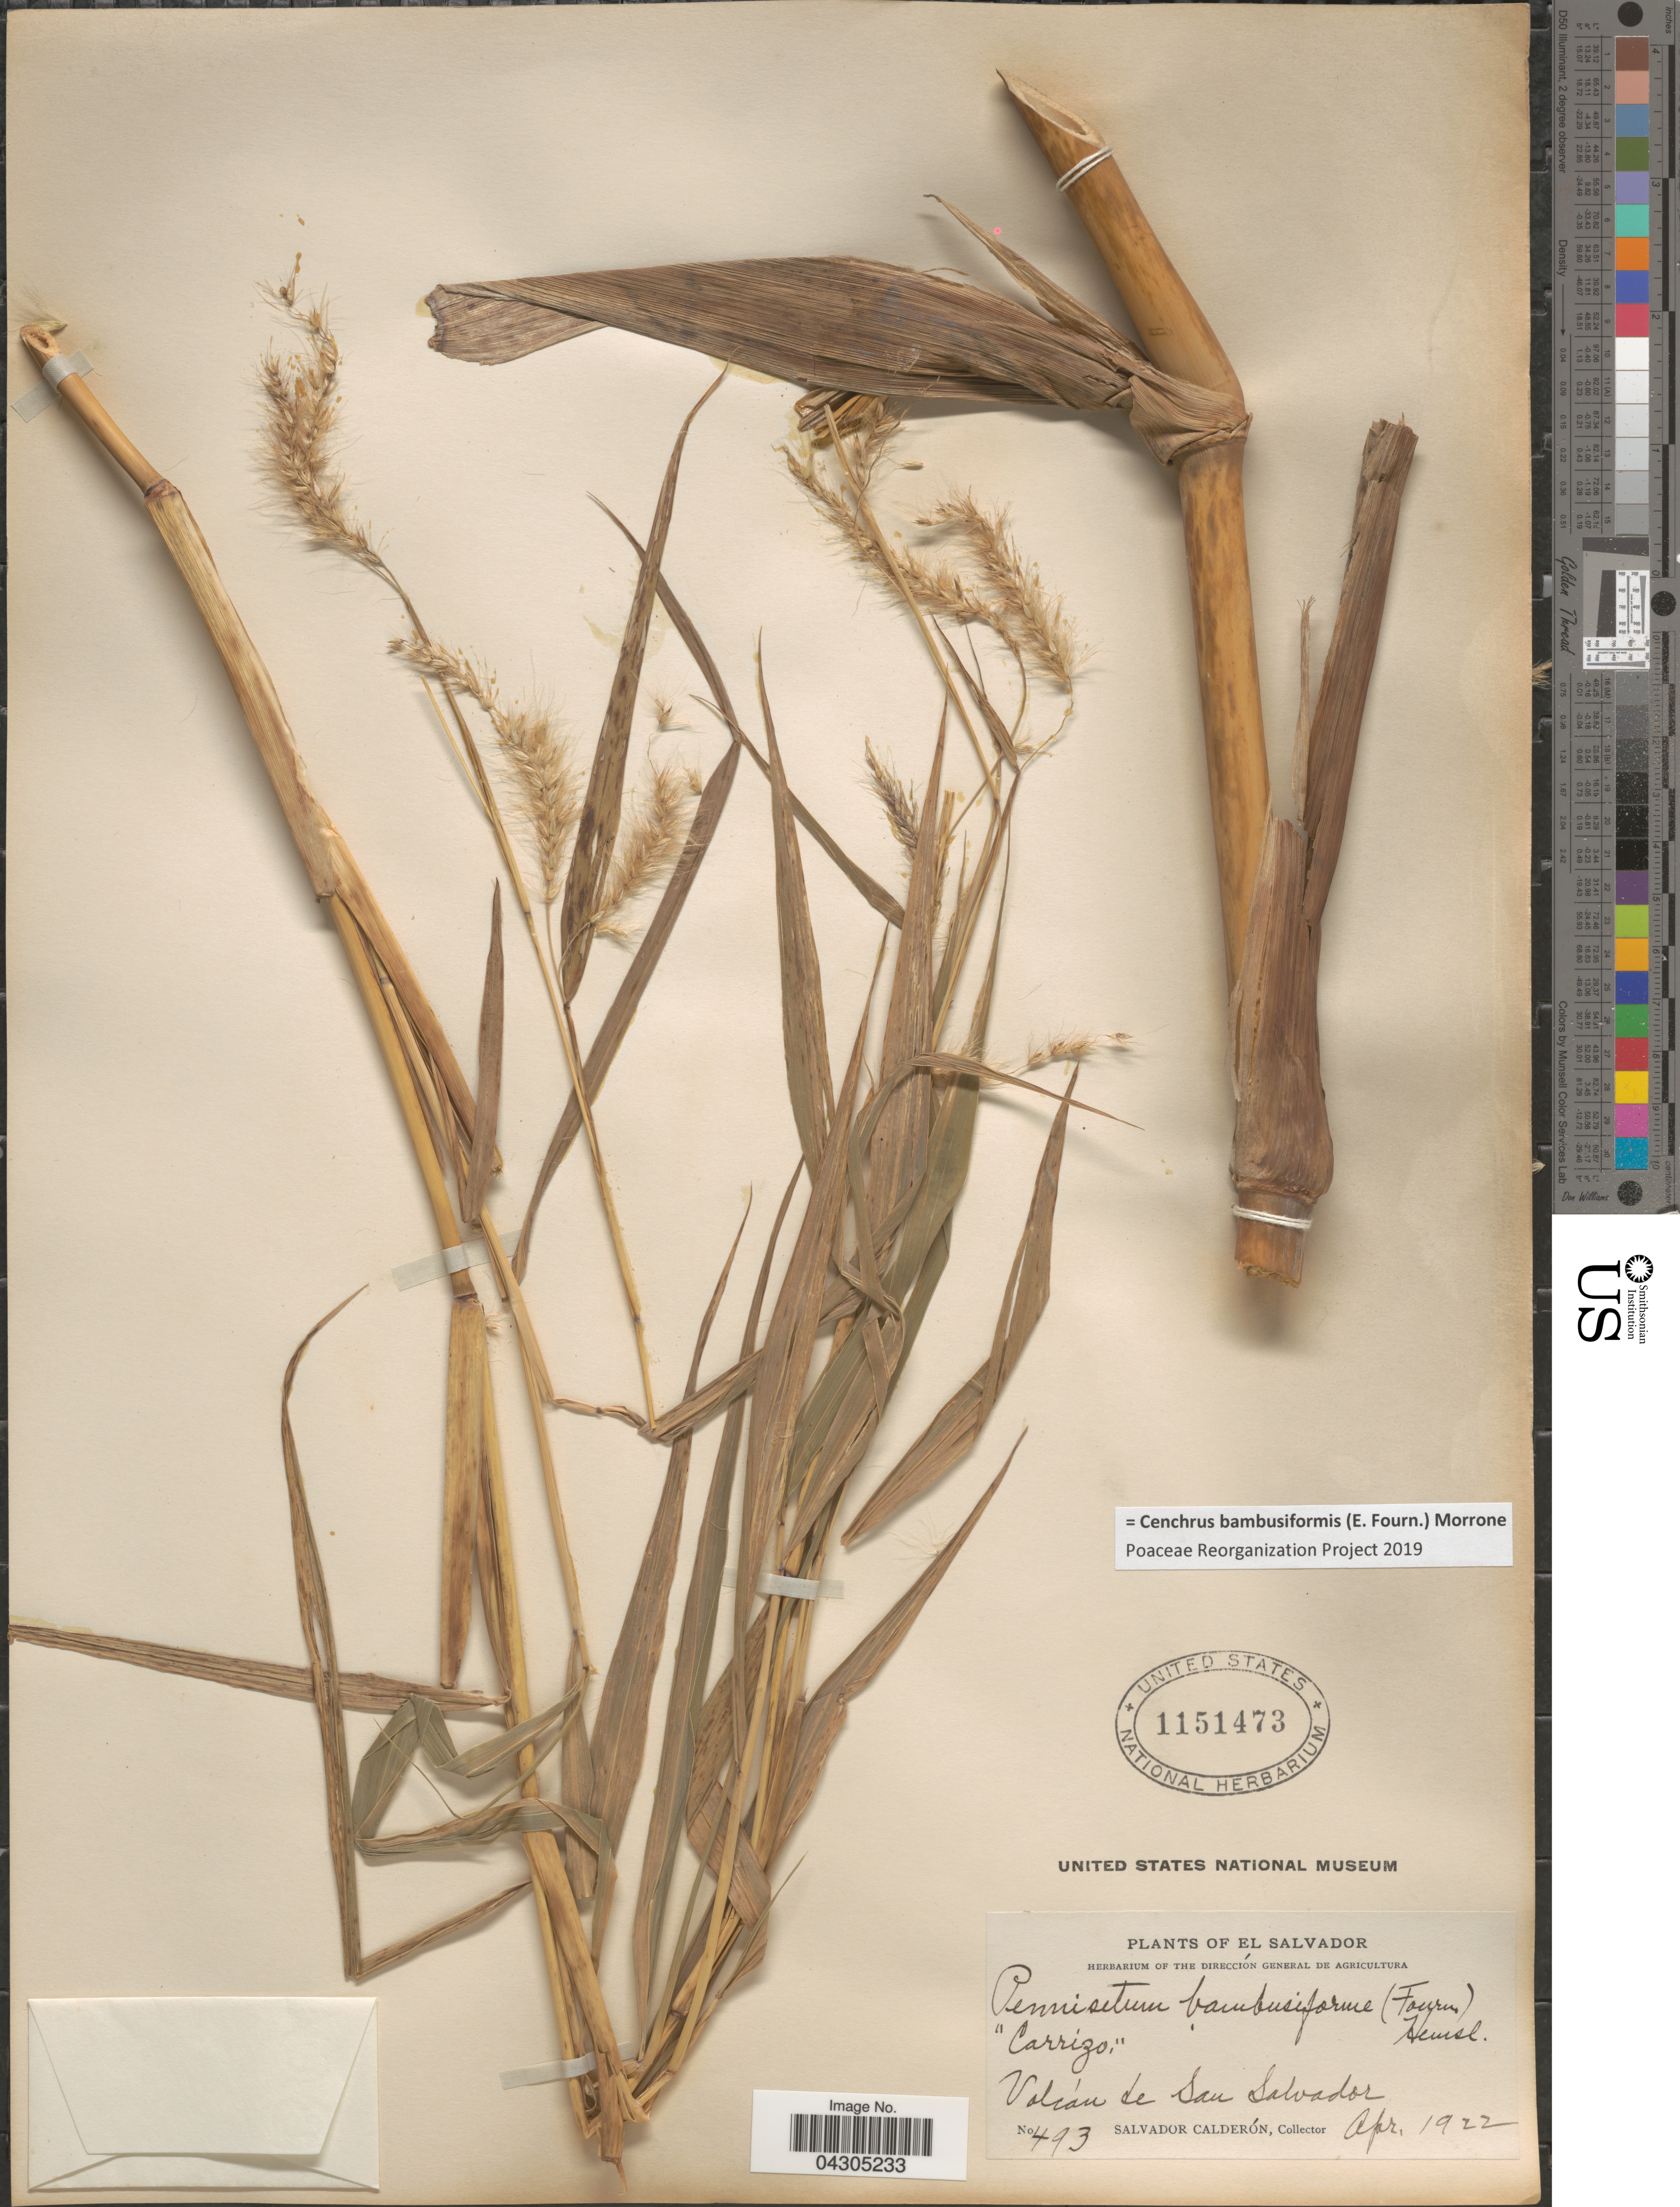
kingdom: Plantae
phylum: Tracheophyta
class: Liliopsida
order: Poales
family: Poaceae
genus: Cenchrus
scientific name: Cenchrus bambusiformis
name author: (E. Fourn.) Morrone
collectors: S. Calderón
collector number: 493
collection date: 1922-04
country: El Salvador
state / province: San Salvador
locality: Carrizo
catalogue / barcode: US 1151473